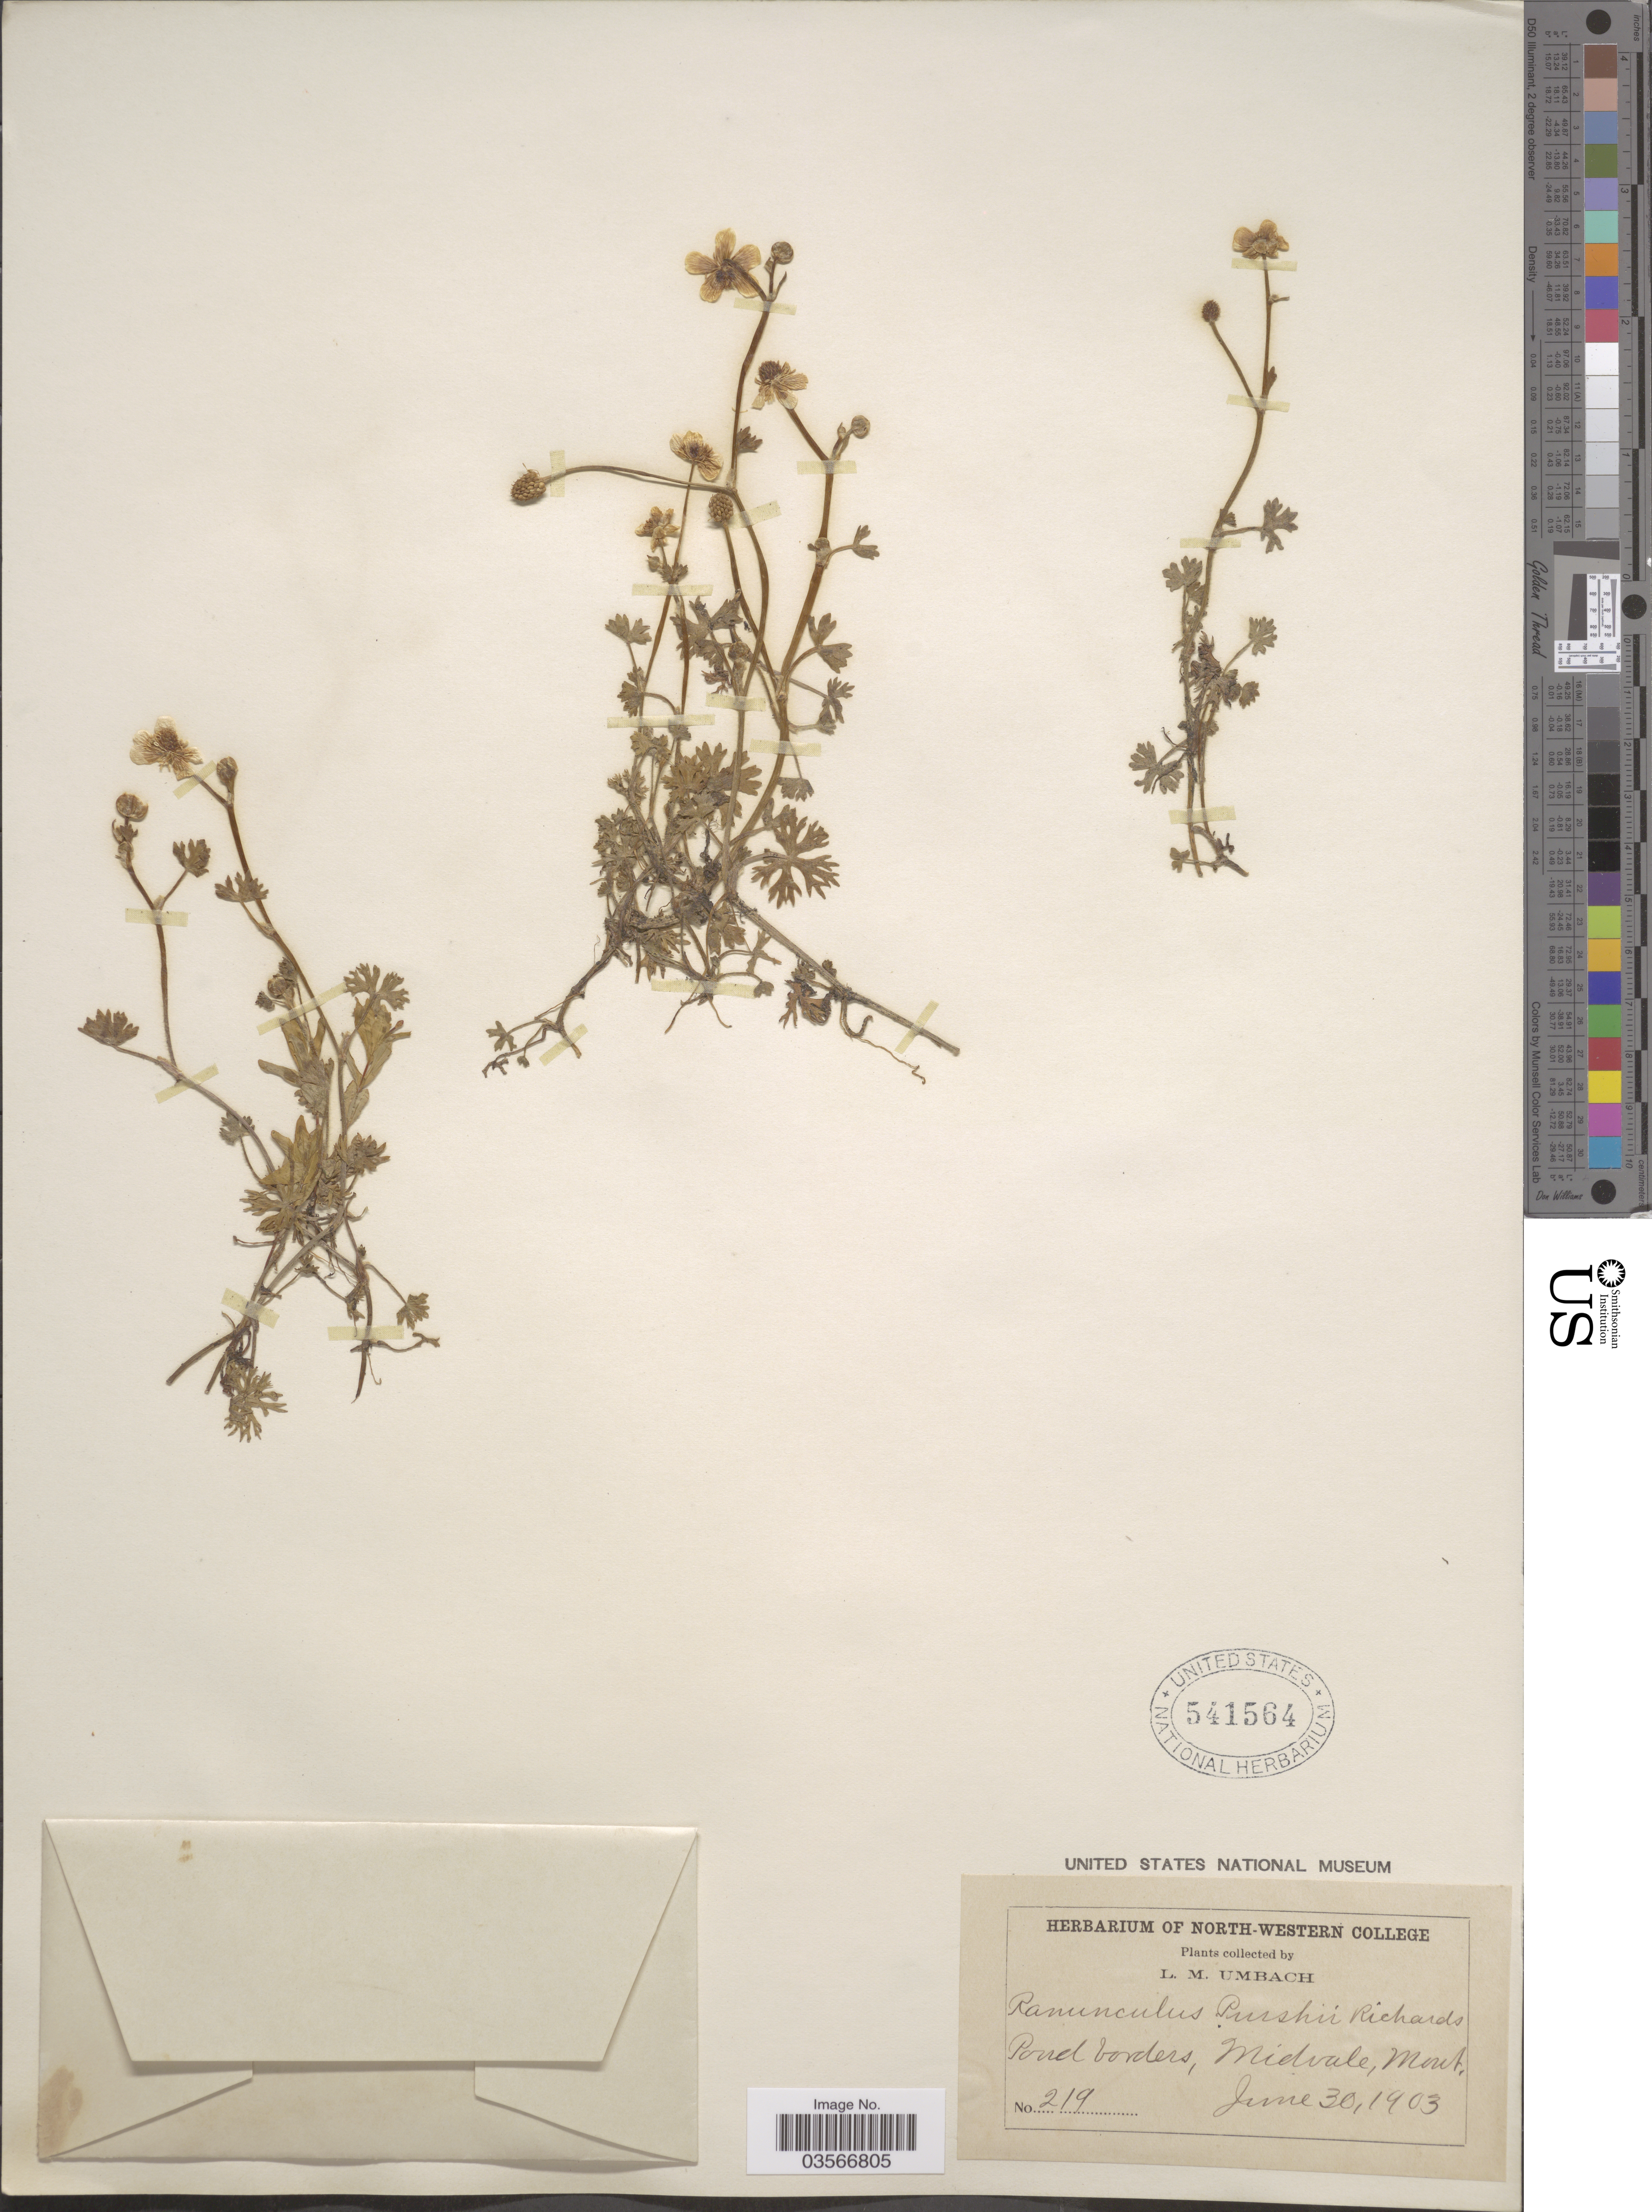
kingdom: Plantae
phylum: Tracheophyta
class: Magnoliopsida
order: Ranunculales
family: Ranunculaceae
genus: Ranunculus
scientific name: Ranunculus gmelinii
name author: DC.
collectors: L. M. Umbach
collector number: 219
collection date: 1903-06-30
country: United States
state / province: Montana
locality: Pond borders, Midvale.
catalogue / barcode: US 541564